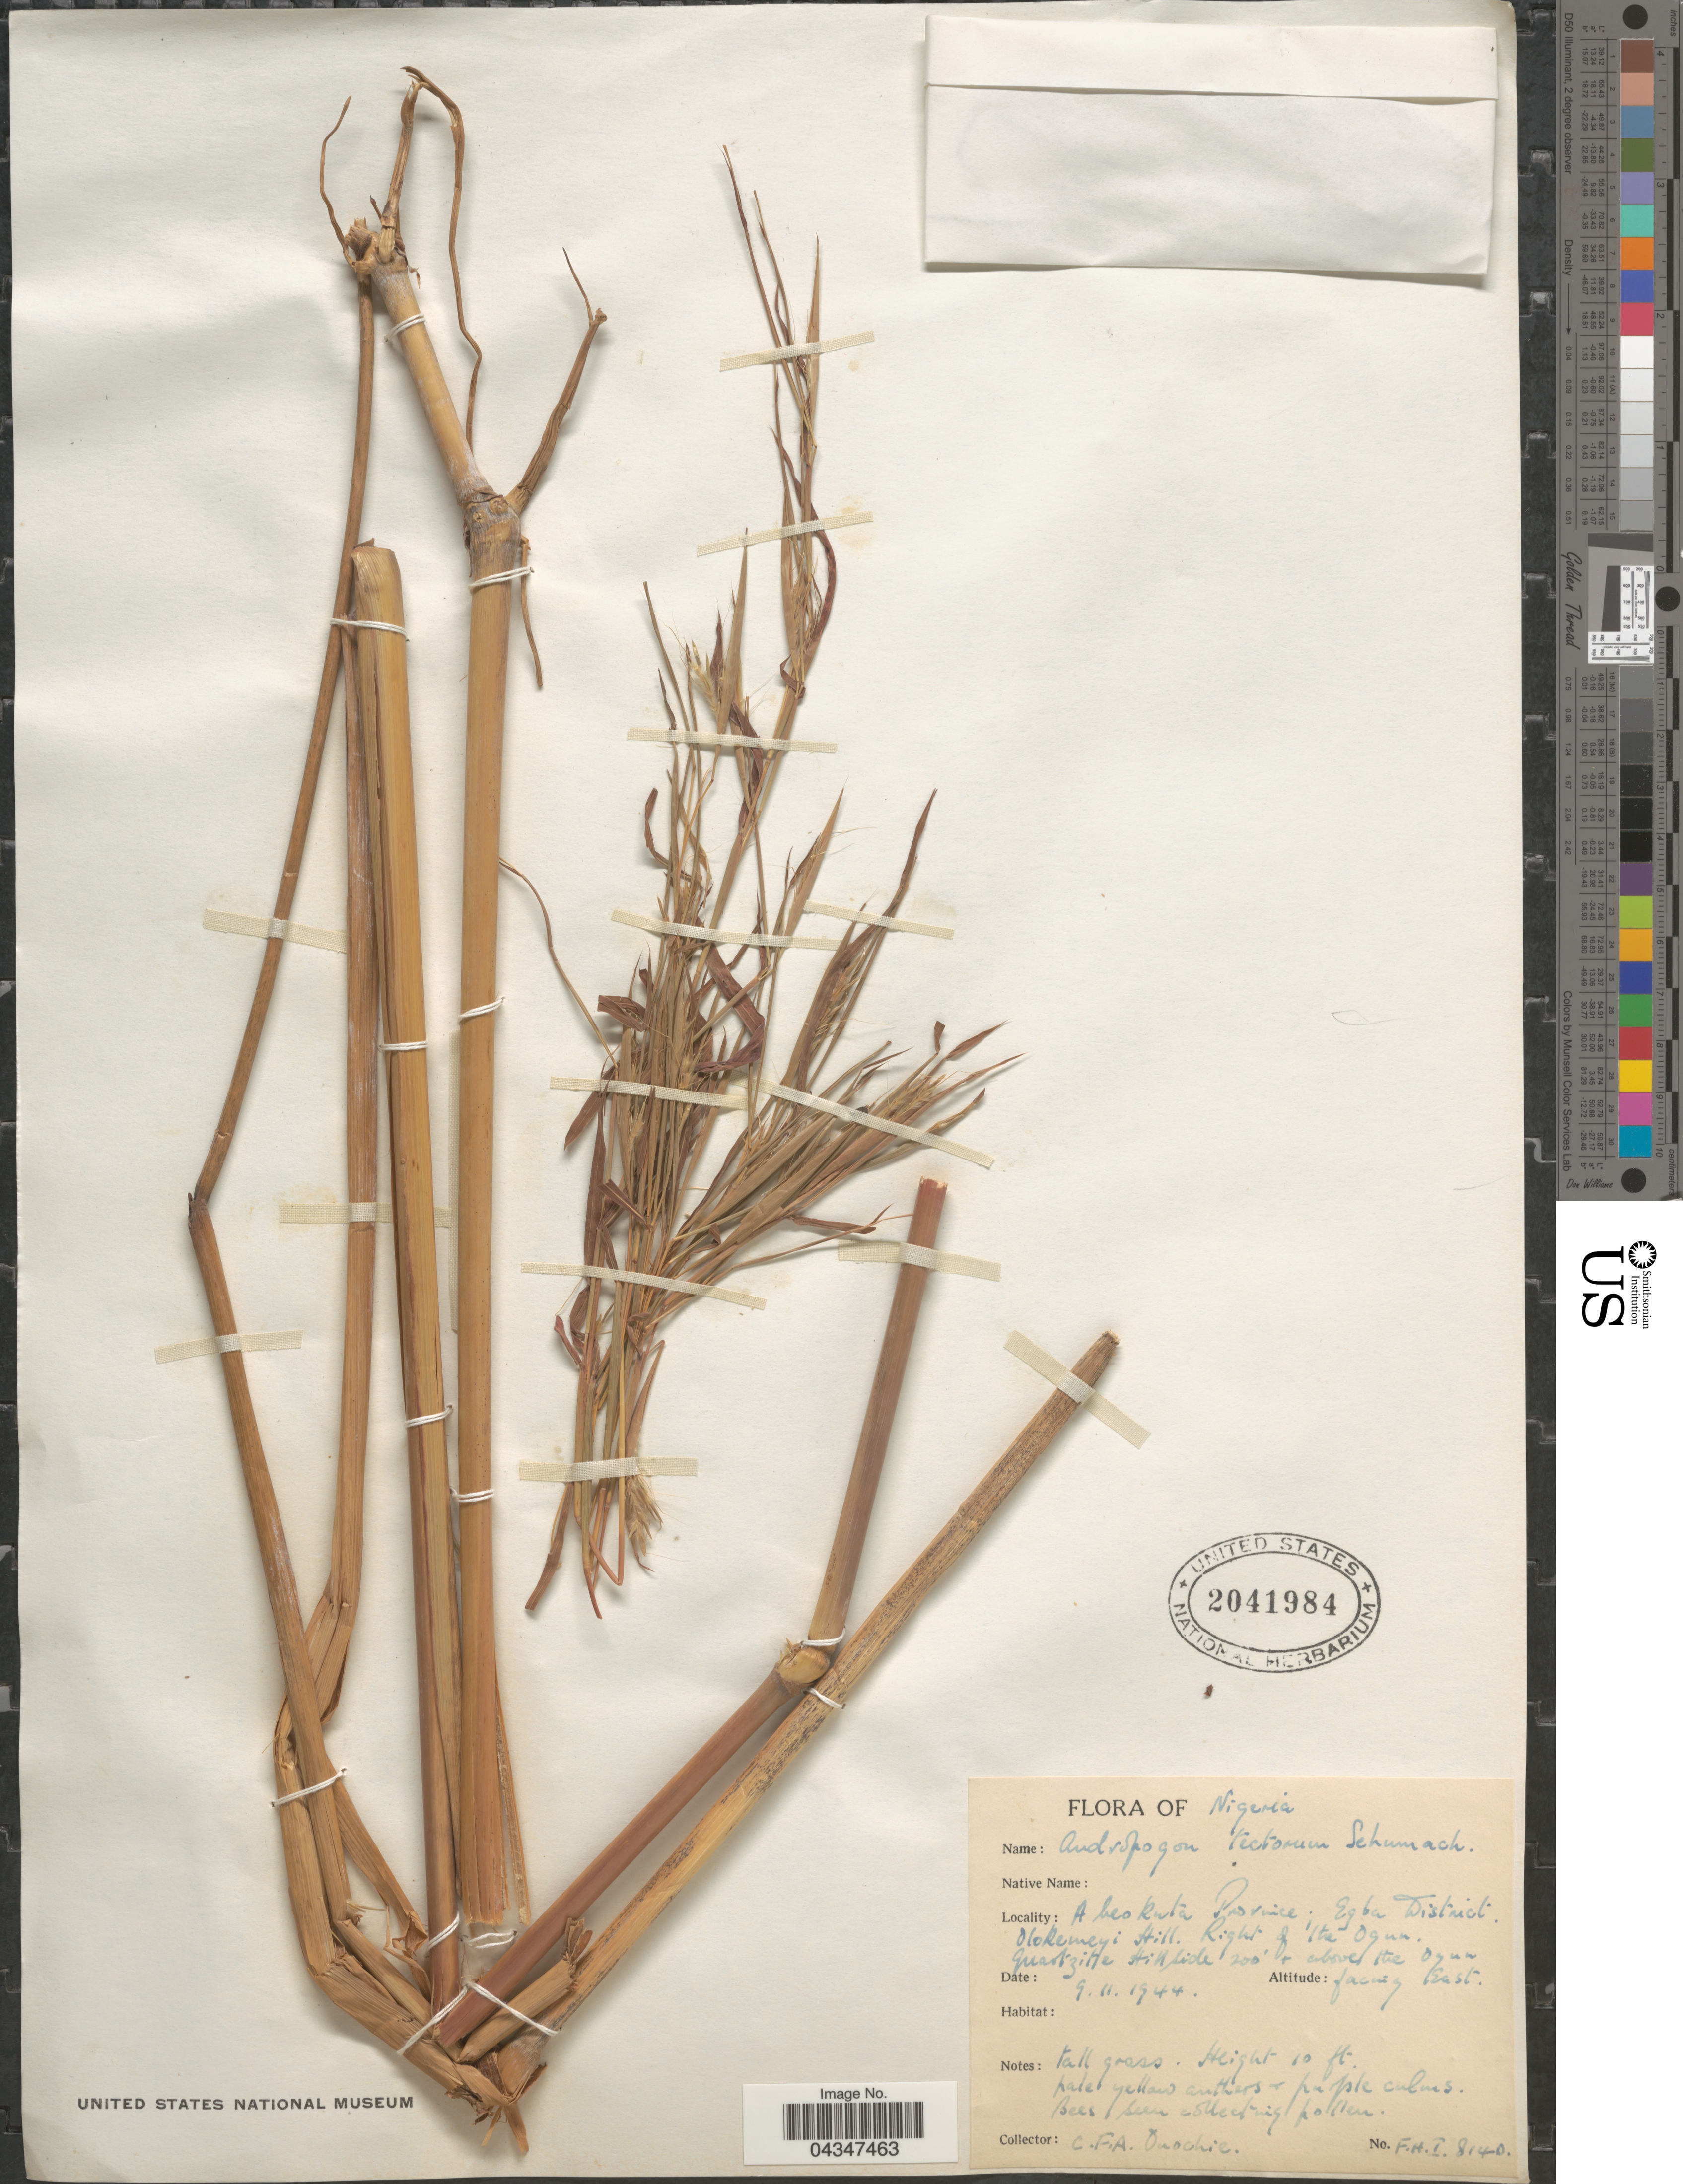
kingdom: Plantae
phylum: Tracheophyta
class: Liliopsida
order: Poales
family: Poaceae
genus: Andropogon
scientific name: Andropogon tectorum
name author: Schumach. & Thonn.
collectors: C. Onochie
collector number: F.H.I.8140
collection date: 1944-11-09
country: Nigeria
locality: Abeokuta Province; Egbo District. Olokemeyi Hill. Right of the Ogun. Quartzite hillside 200' & above the Ogun.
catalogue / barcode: US 2041984